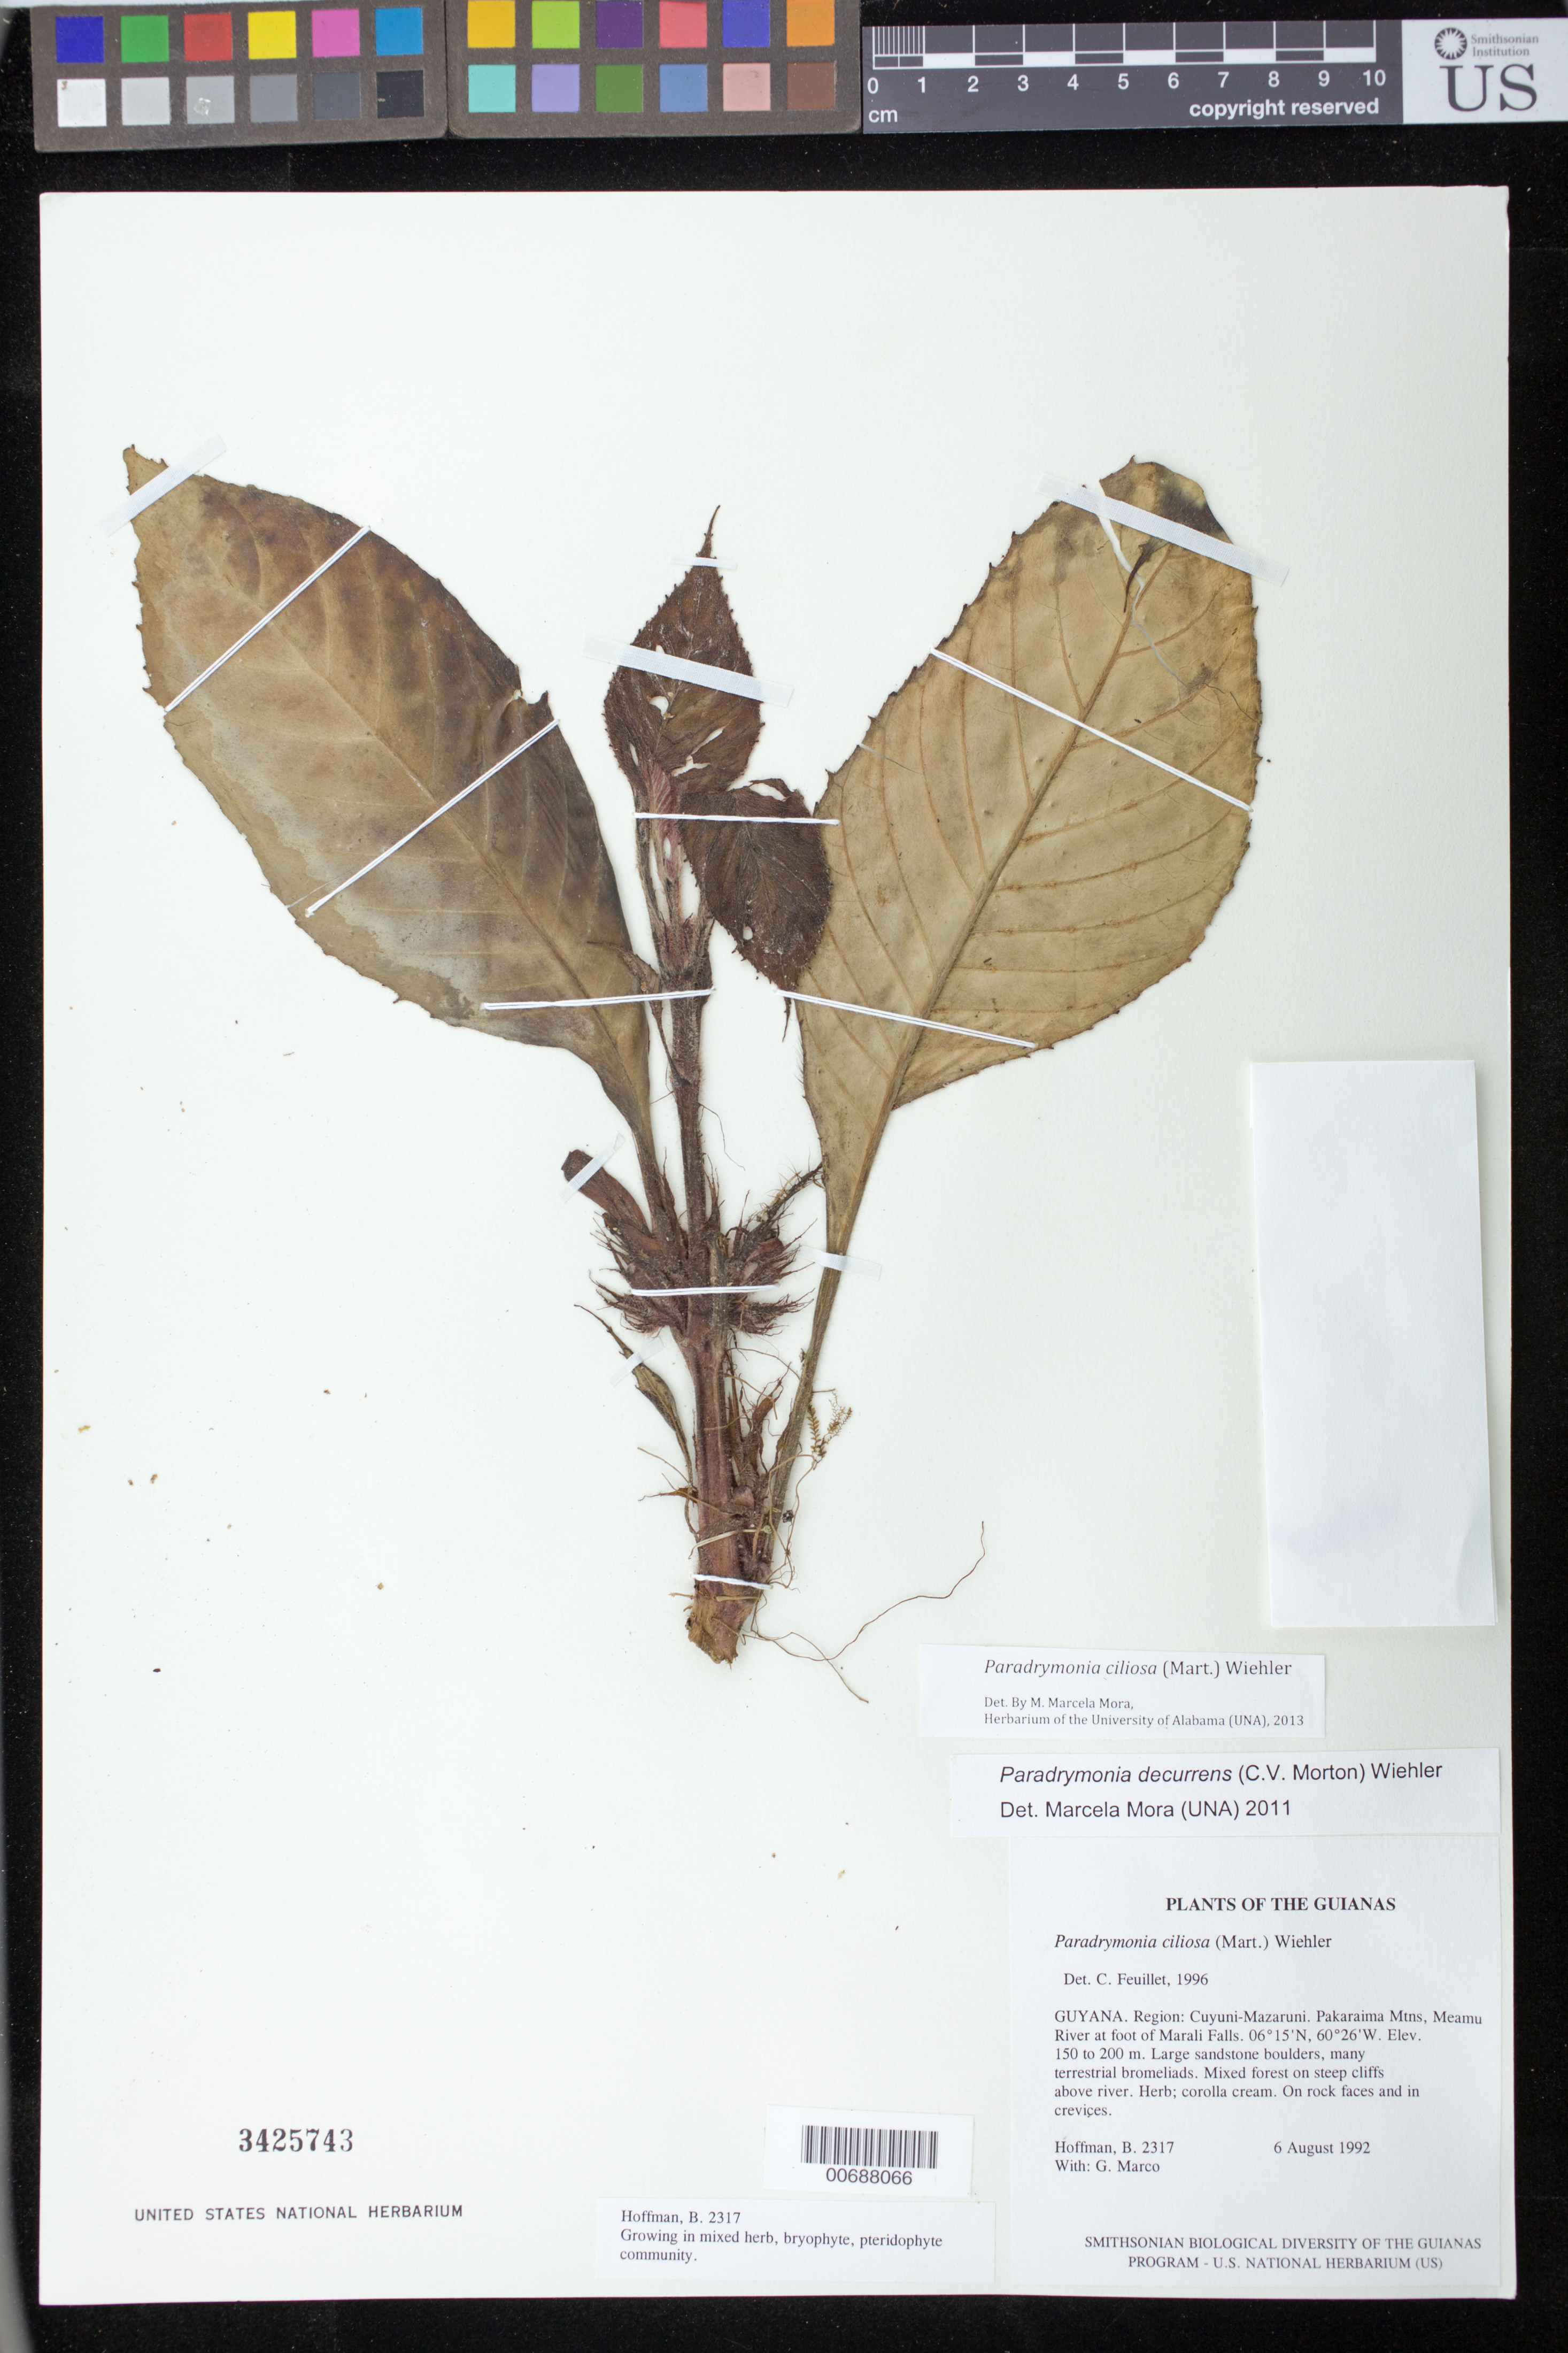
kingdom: Plantae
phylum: Tracheophyta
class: Magnoliopsida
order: Lamiales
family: Gesneriaceae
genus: Paradrymonia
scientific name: Paradrymonia ciliosa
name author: (Mart.) Wiehler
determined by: Mora, M. Marcela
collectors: B. Hoffman & G. Marco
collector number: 2317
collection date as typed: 06 Aug 1992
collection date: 1992-08-06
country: Guyana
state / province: Cuyuni-Mazaruni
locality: Pakaraima Mtns, Meamu River at foot of Marali Falls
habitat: Large sandstone boulders, many terrestrial bromeliads. Mixed forest on steep cliffs above river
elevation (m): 150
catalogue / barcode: US 3425743